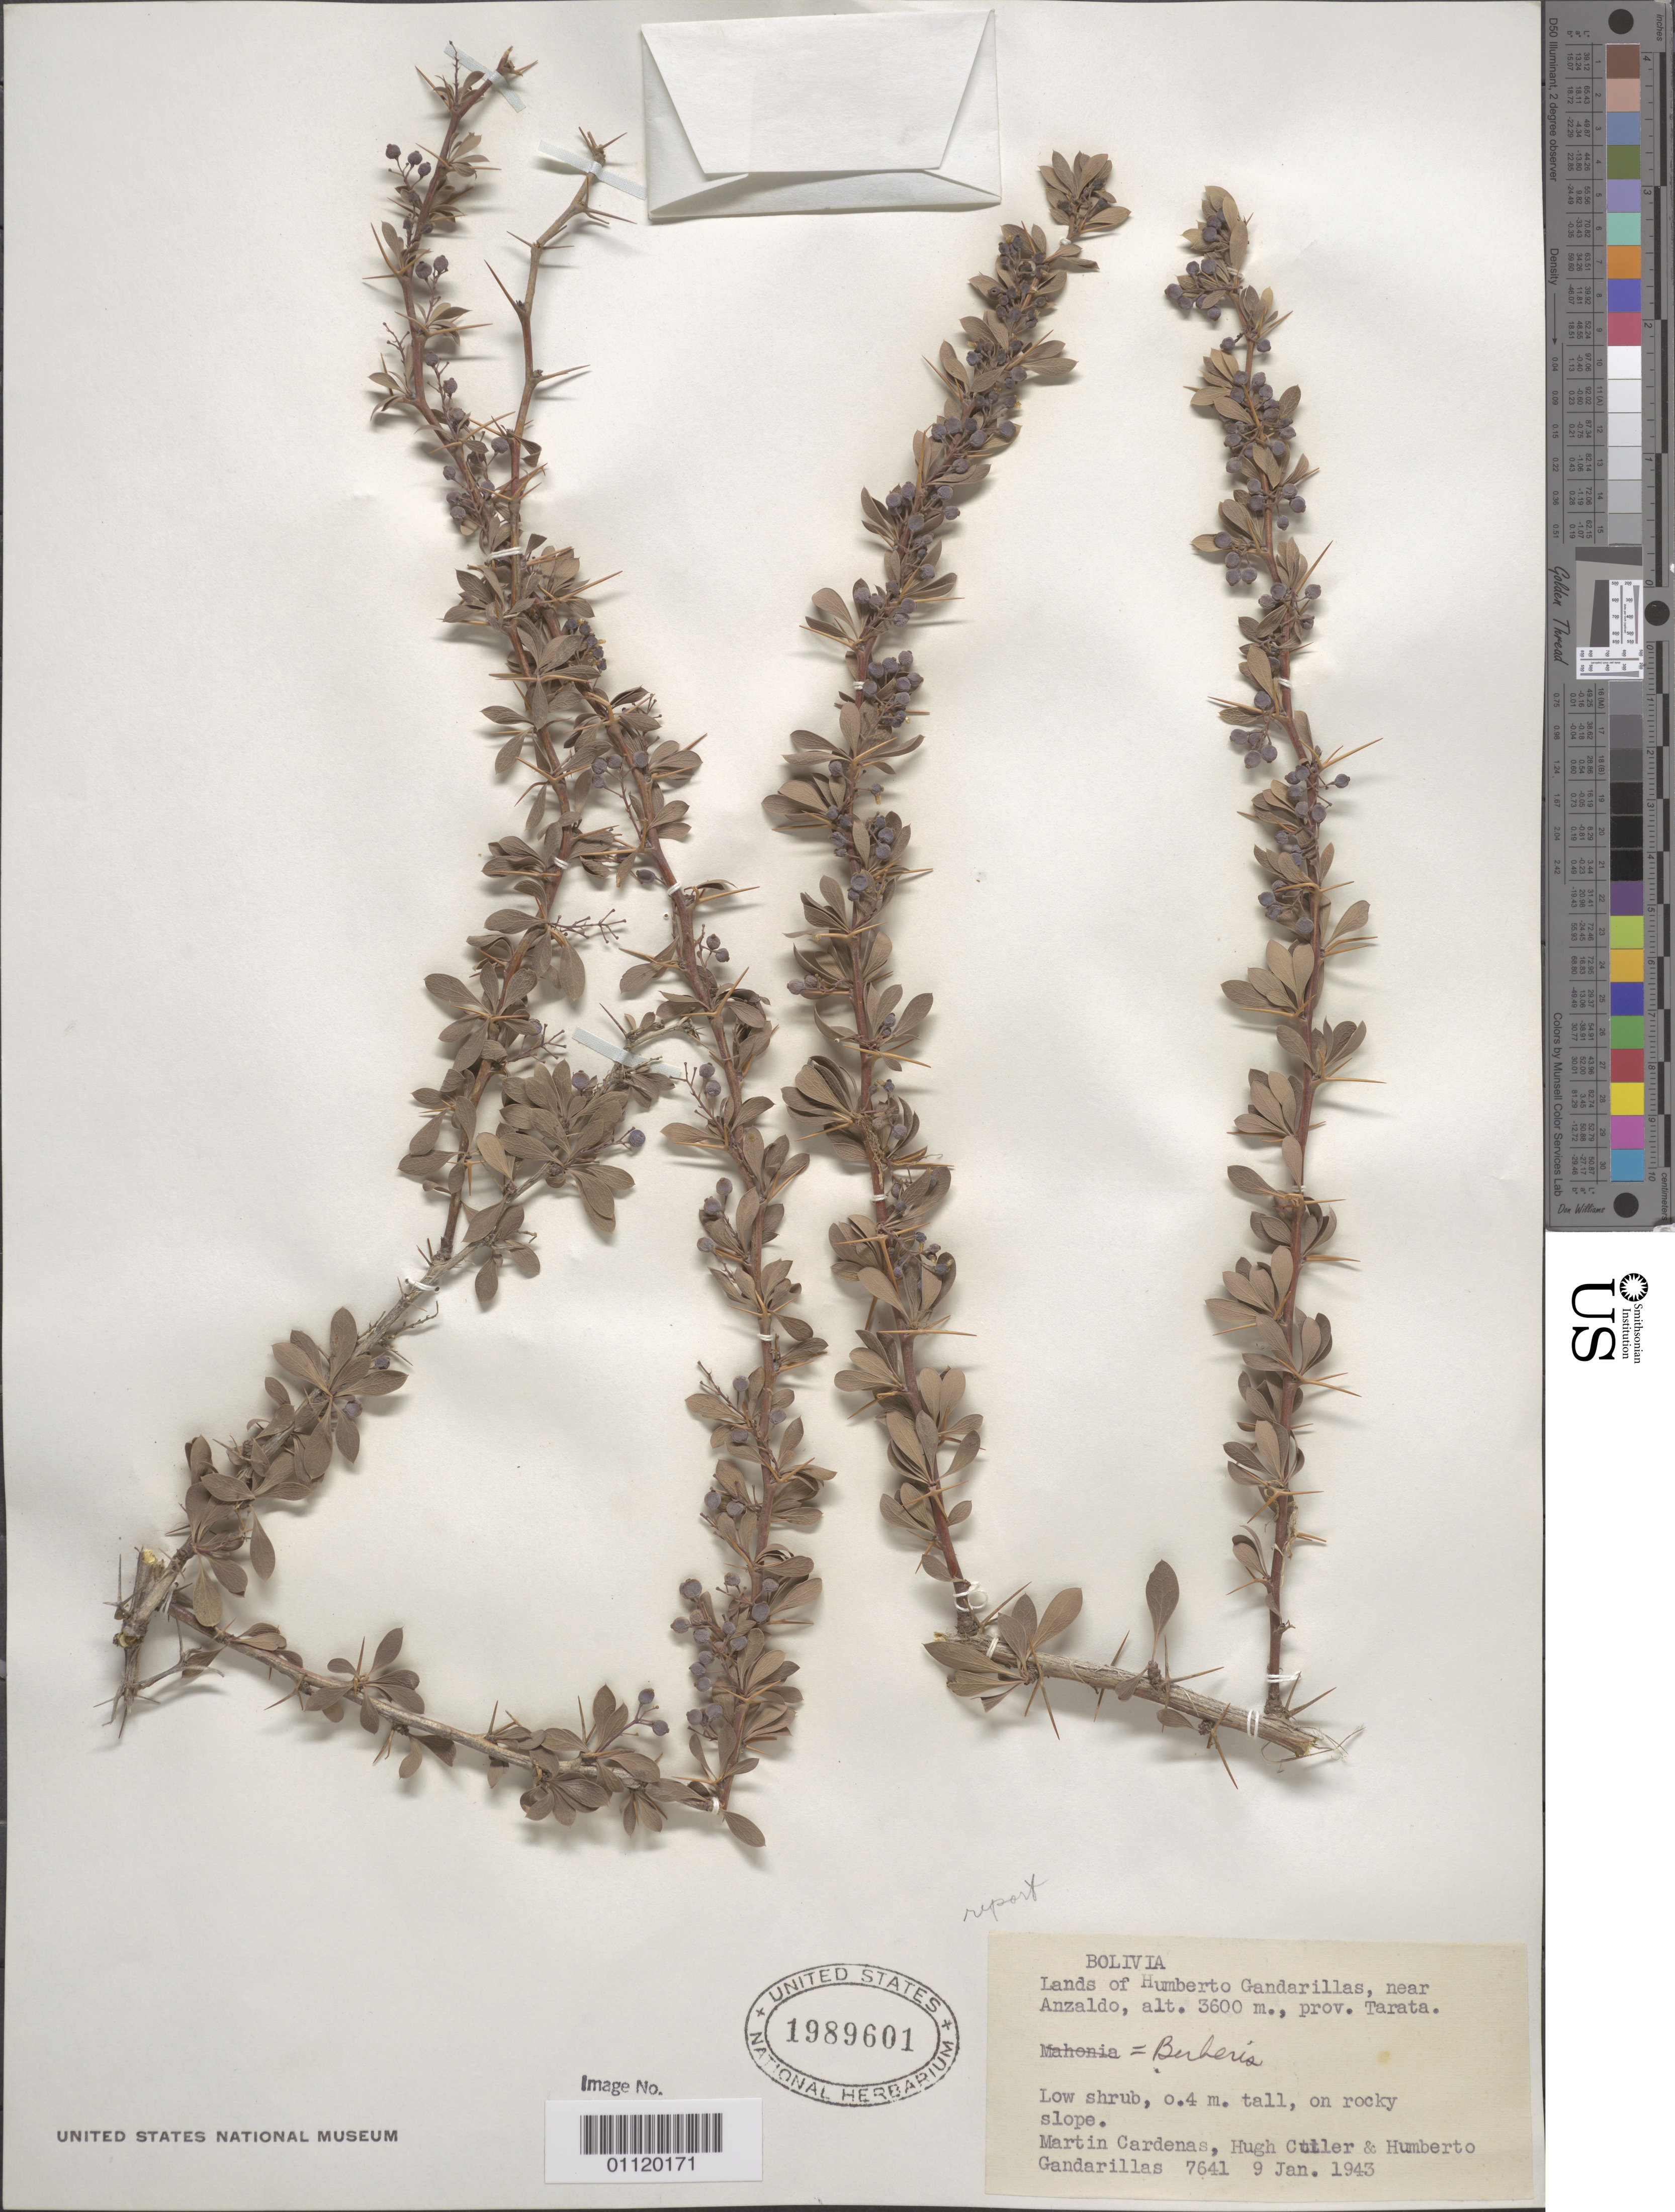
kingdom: Plantae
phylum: Tracheophyta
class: Magnoliopsida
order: Ranunculales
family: Berberidaceae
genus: Berberis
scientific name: Berberis sp.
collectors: M. Cárdenas, H. Cutler & H. Gandarillas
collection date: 1943-01-09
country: Bolivia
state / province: Cochabamba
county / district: Esteban Arze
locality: Lands of Humberto Gandarillas, near Anzaldo, Tarata.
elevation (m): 3600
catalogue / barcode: US 1989601